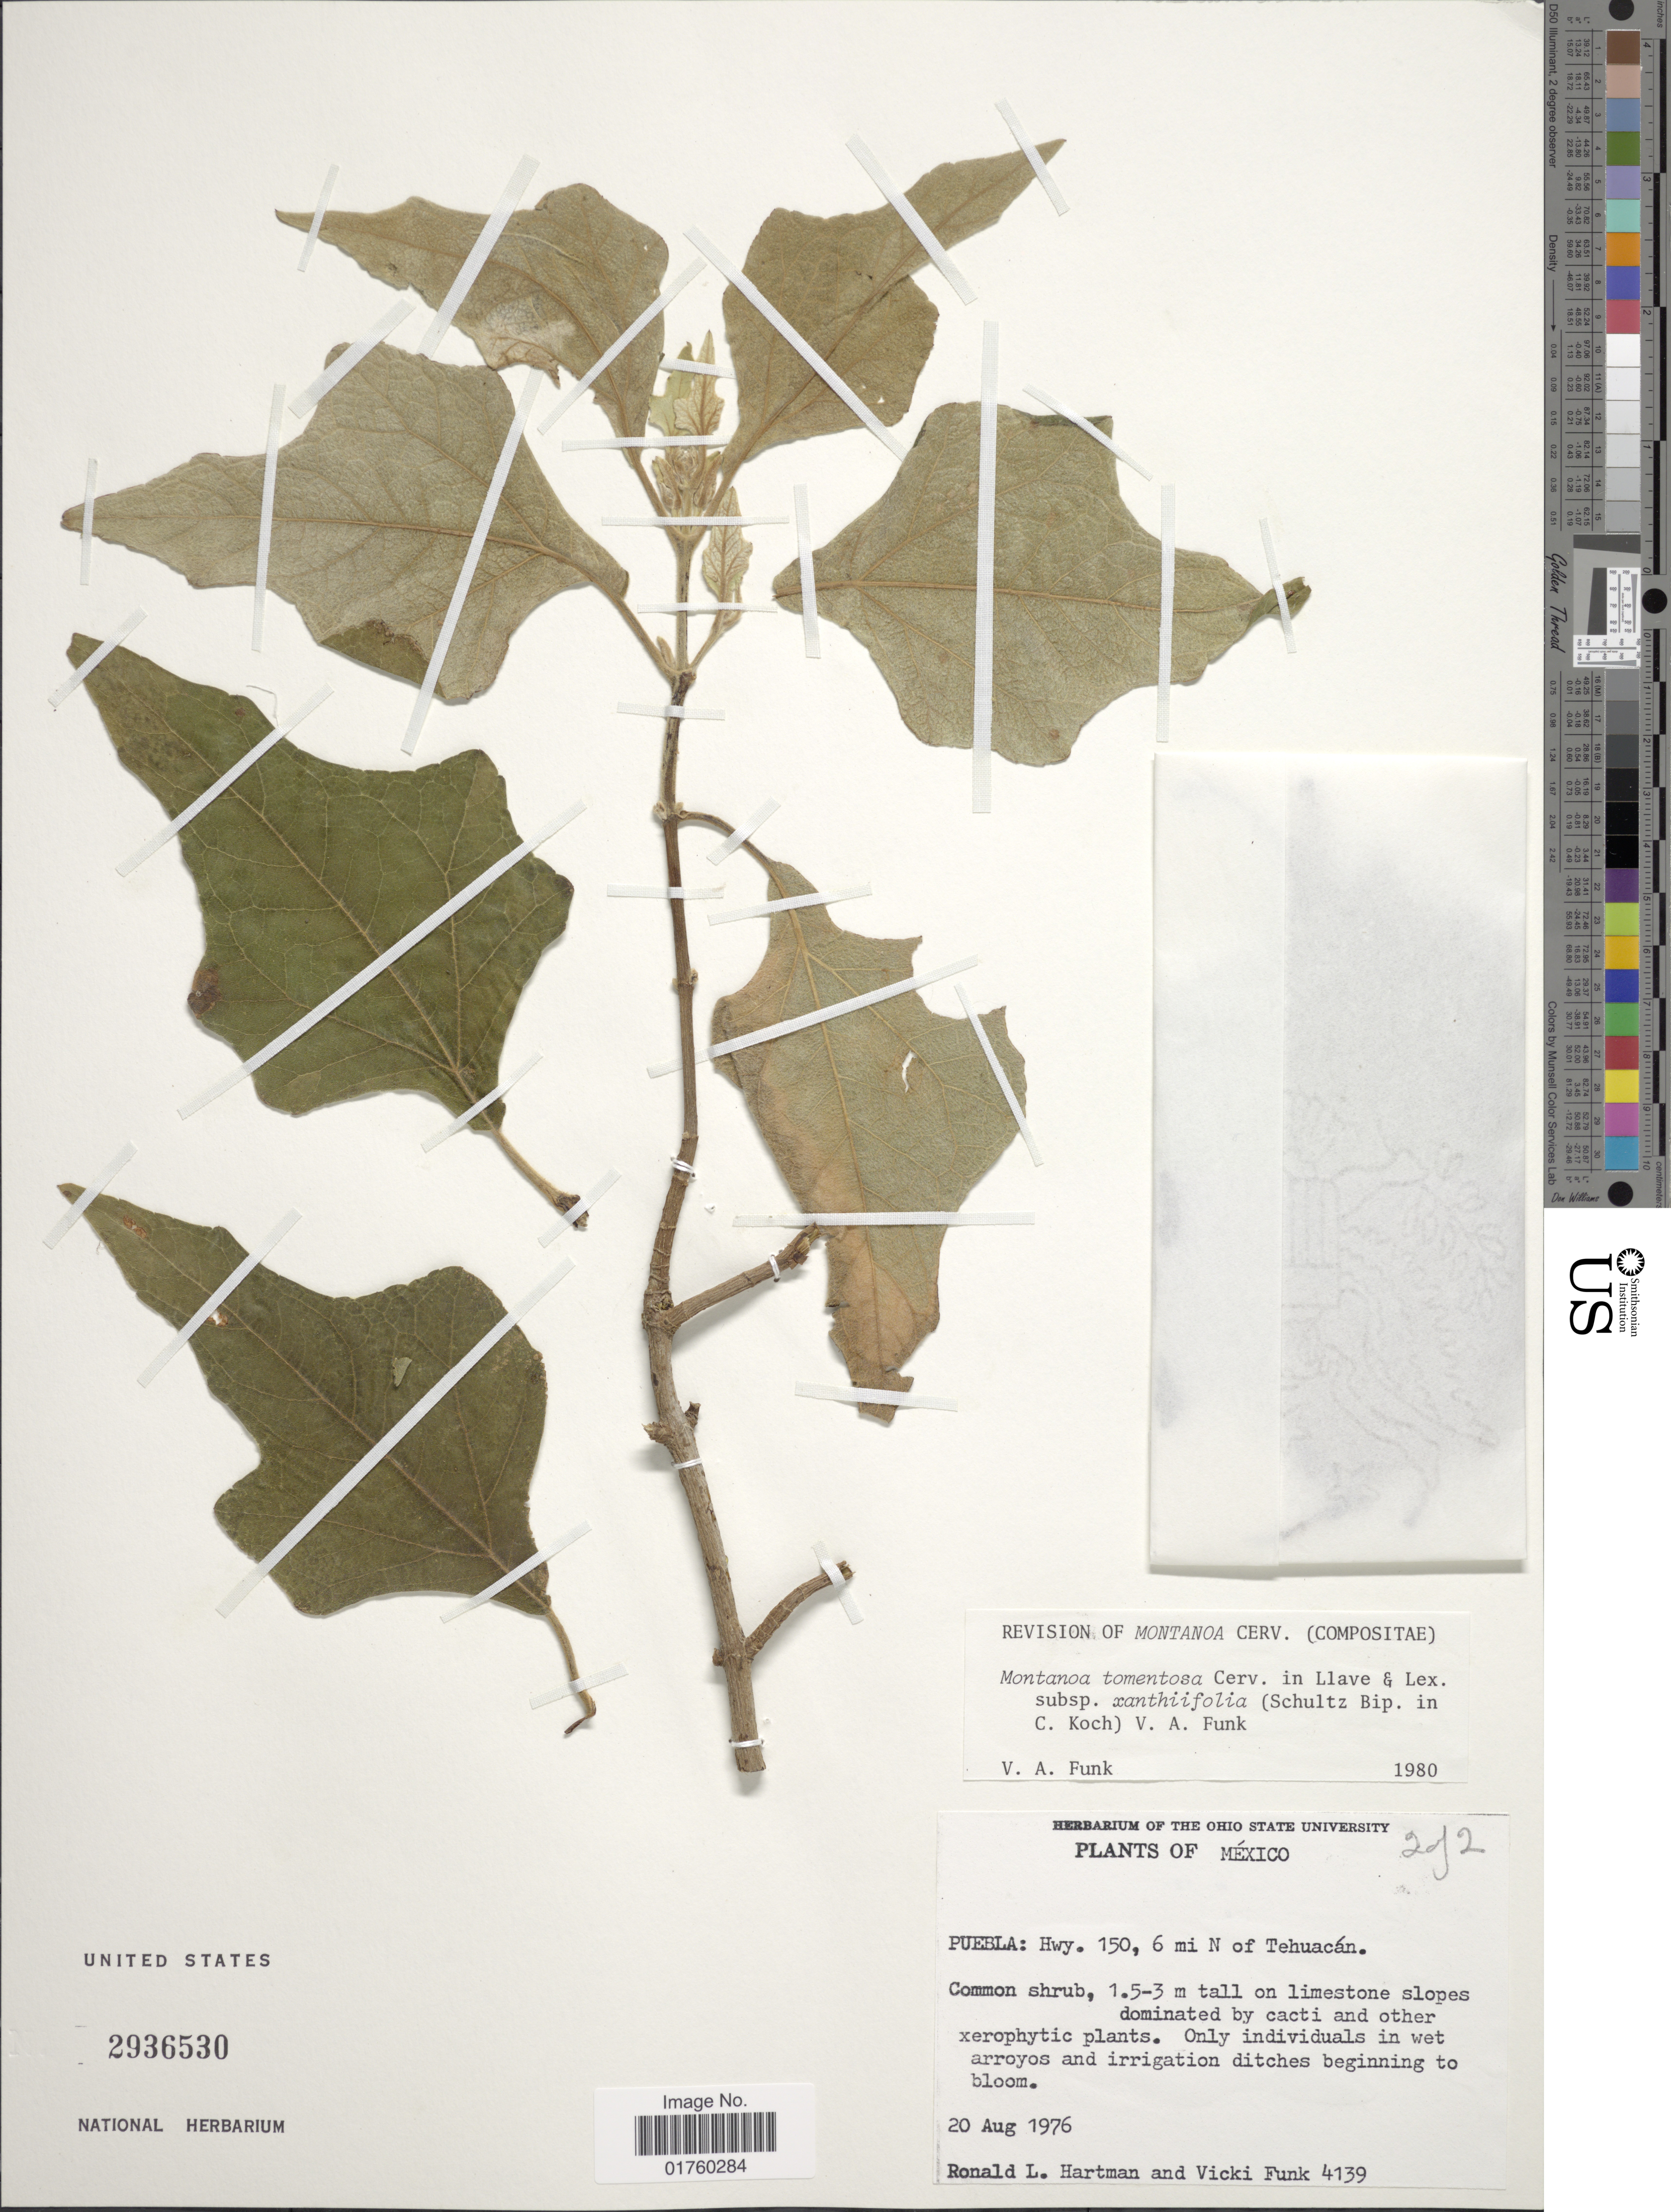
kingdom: Plantae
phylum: Tracheophyta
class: Magnoliopsida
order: Asterales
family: Asteraceae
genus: Montanoa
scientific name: Montanoa tomentosa subsp. xanthiifolia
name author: (Sch. Bip. in C. Koch) V.A. Funk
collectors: R. Hartman & V. Funk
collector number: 4139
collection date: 1976-08-20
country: Mexico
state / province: Puebla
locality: Hwy. 150, 6 mi N of Tehuacan, on limestone slopes.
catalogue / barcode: US 2936530